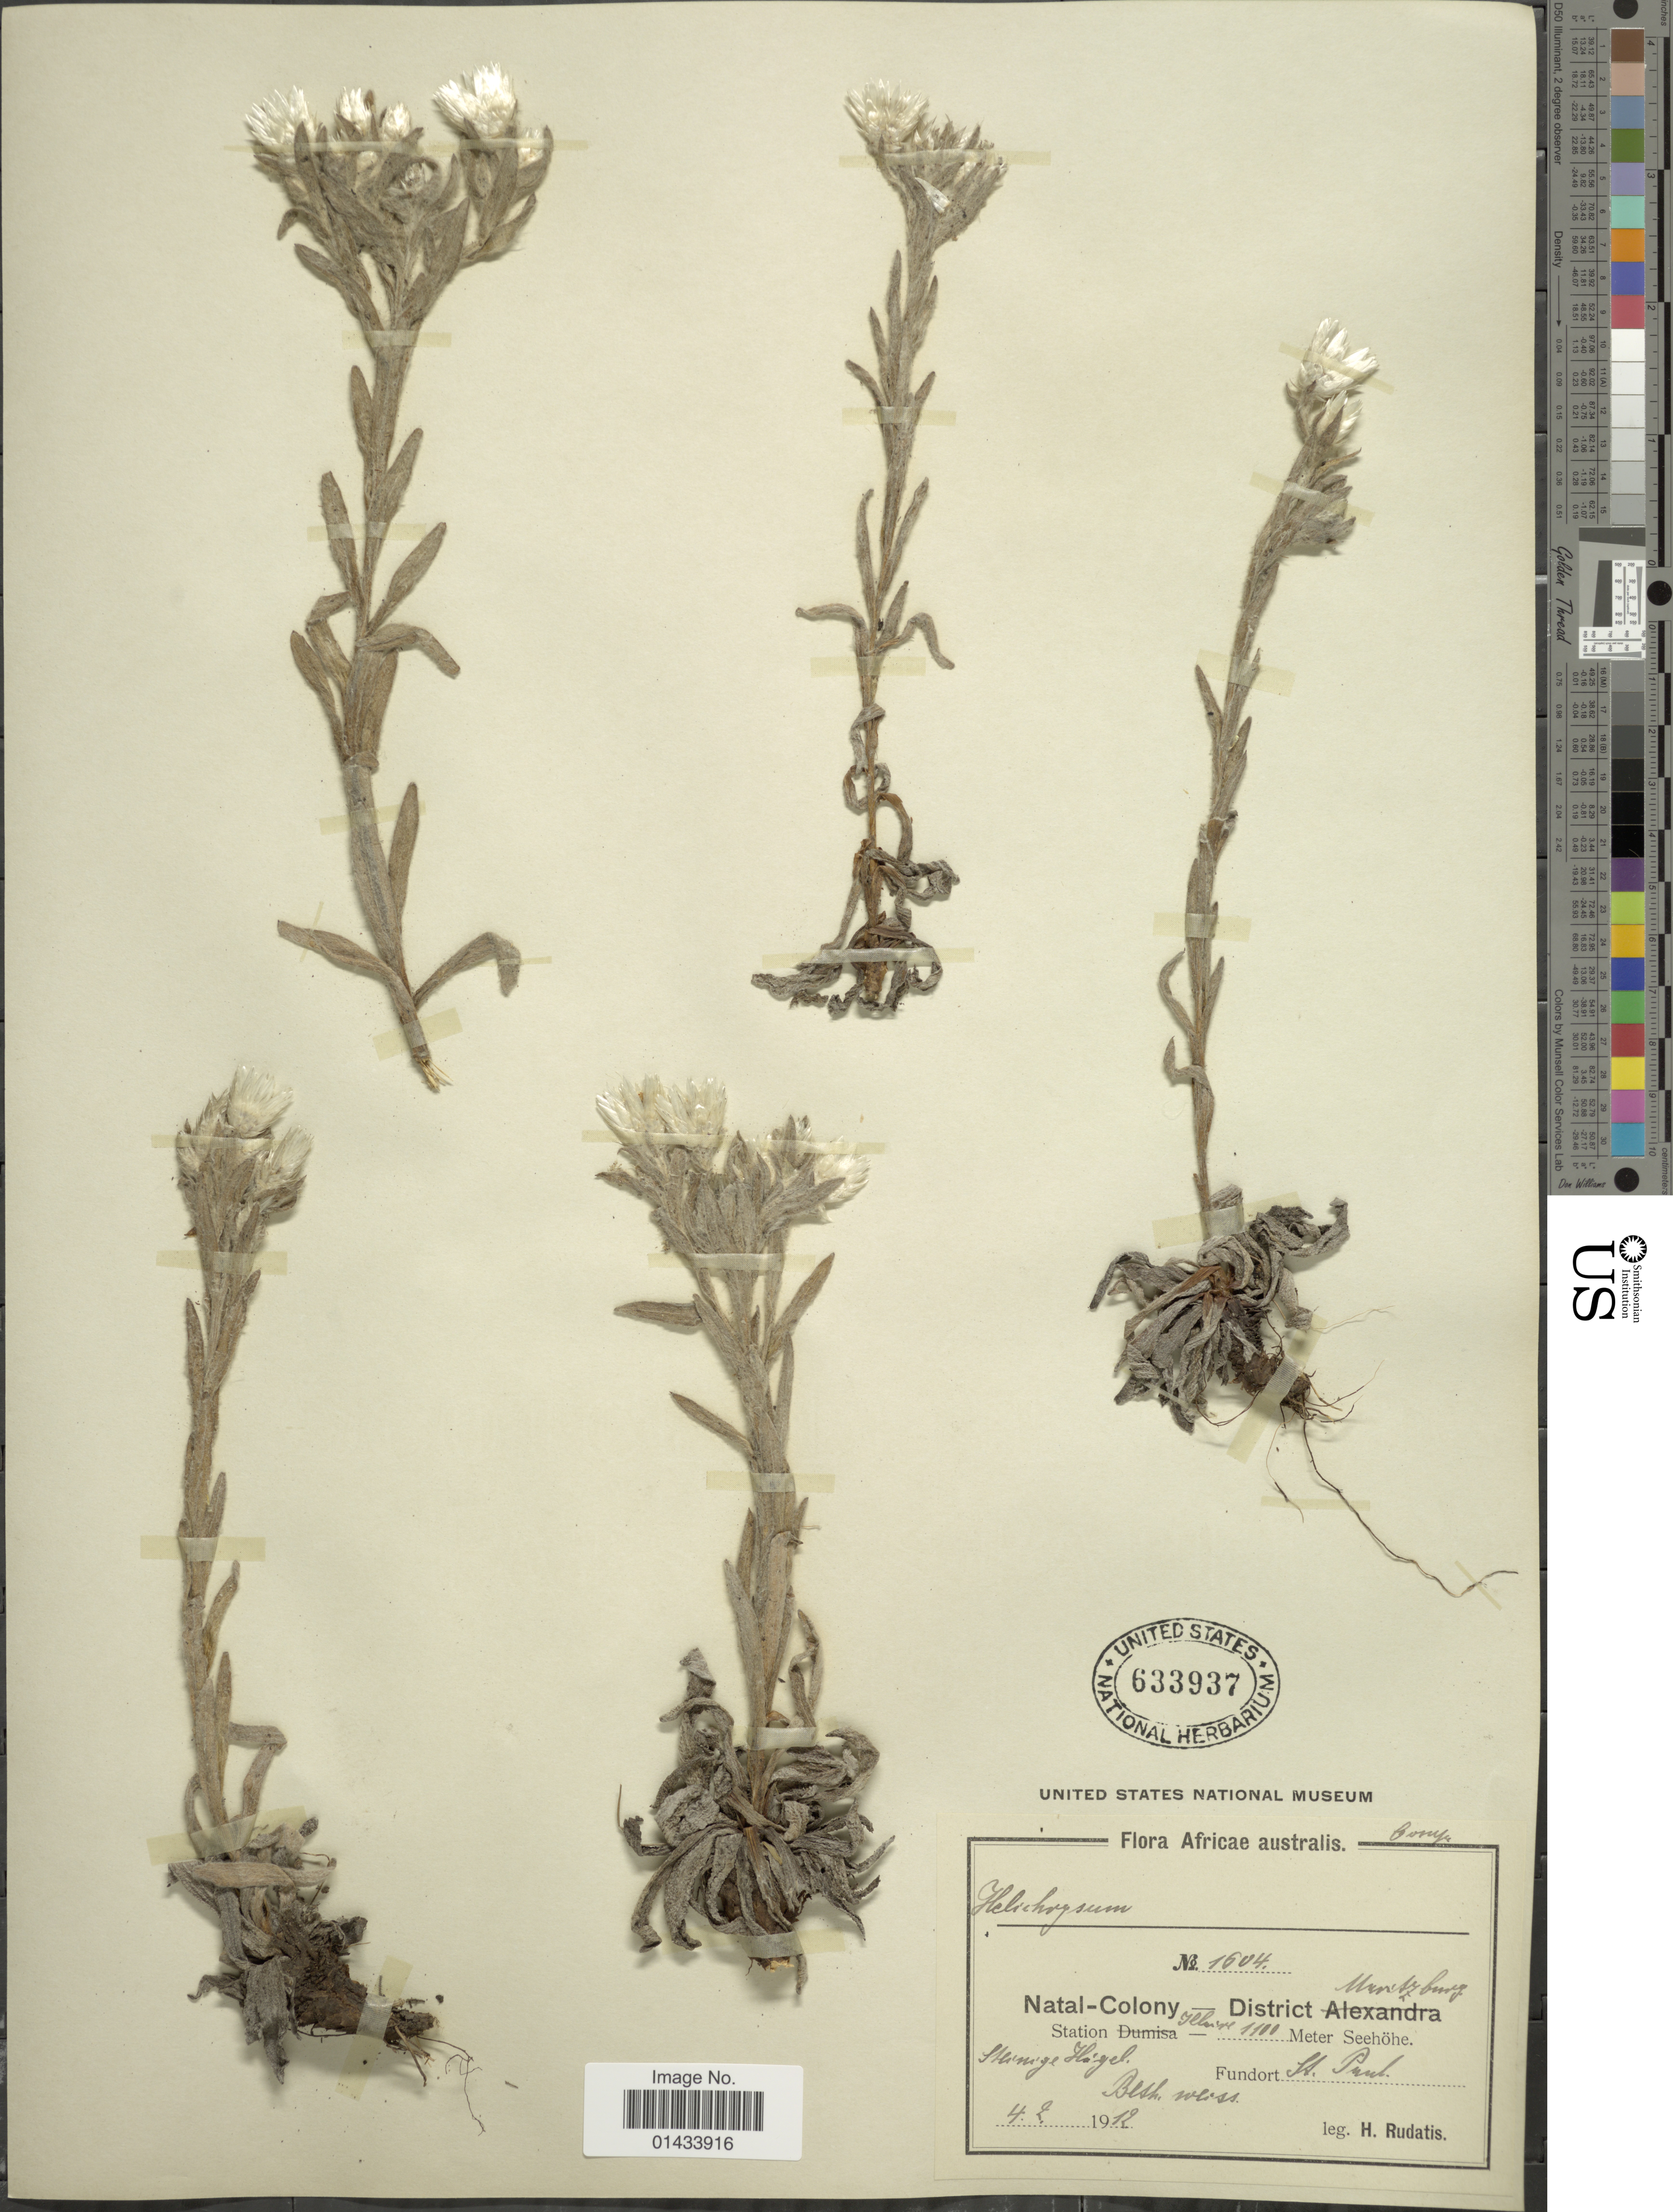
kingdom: Plantae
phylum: Tracheophyta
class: Magnoliopsida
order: Asterales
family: Asteraceae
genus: Helichrysum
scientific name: Helichrysum sp.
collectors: H. Rudatis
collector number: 1604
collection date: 1912-02-04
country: South Africa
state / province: KwaZulu-Natal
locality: Africae australis, Natal-Colony, District Maritzburg, Station Illaire, Strinige Hügel, Fundort St. Paul.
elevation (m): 1100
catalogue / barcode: US 633937